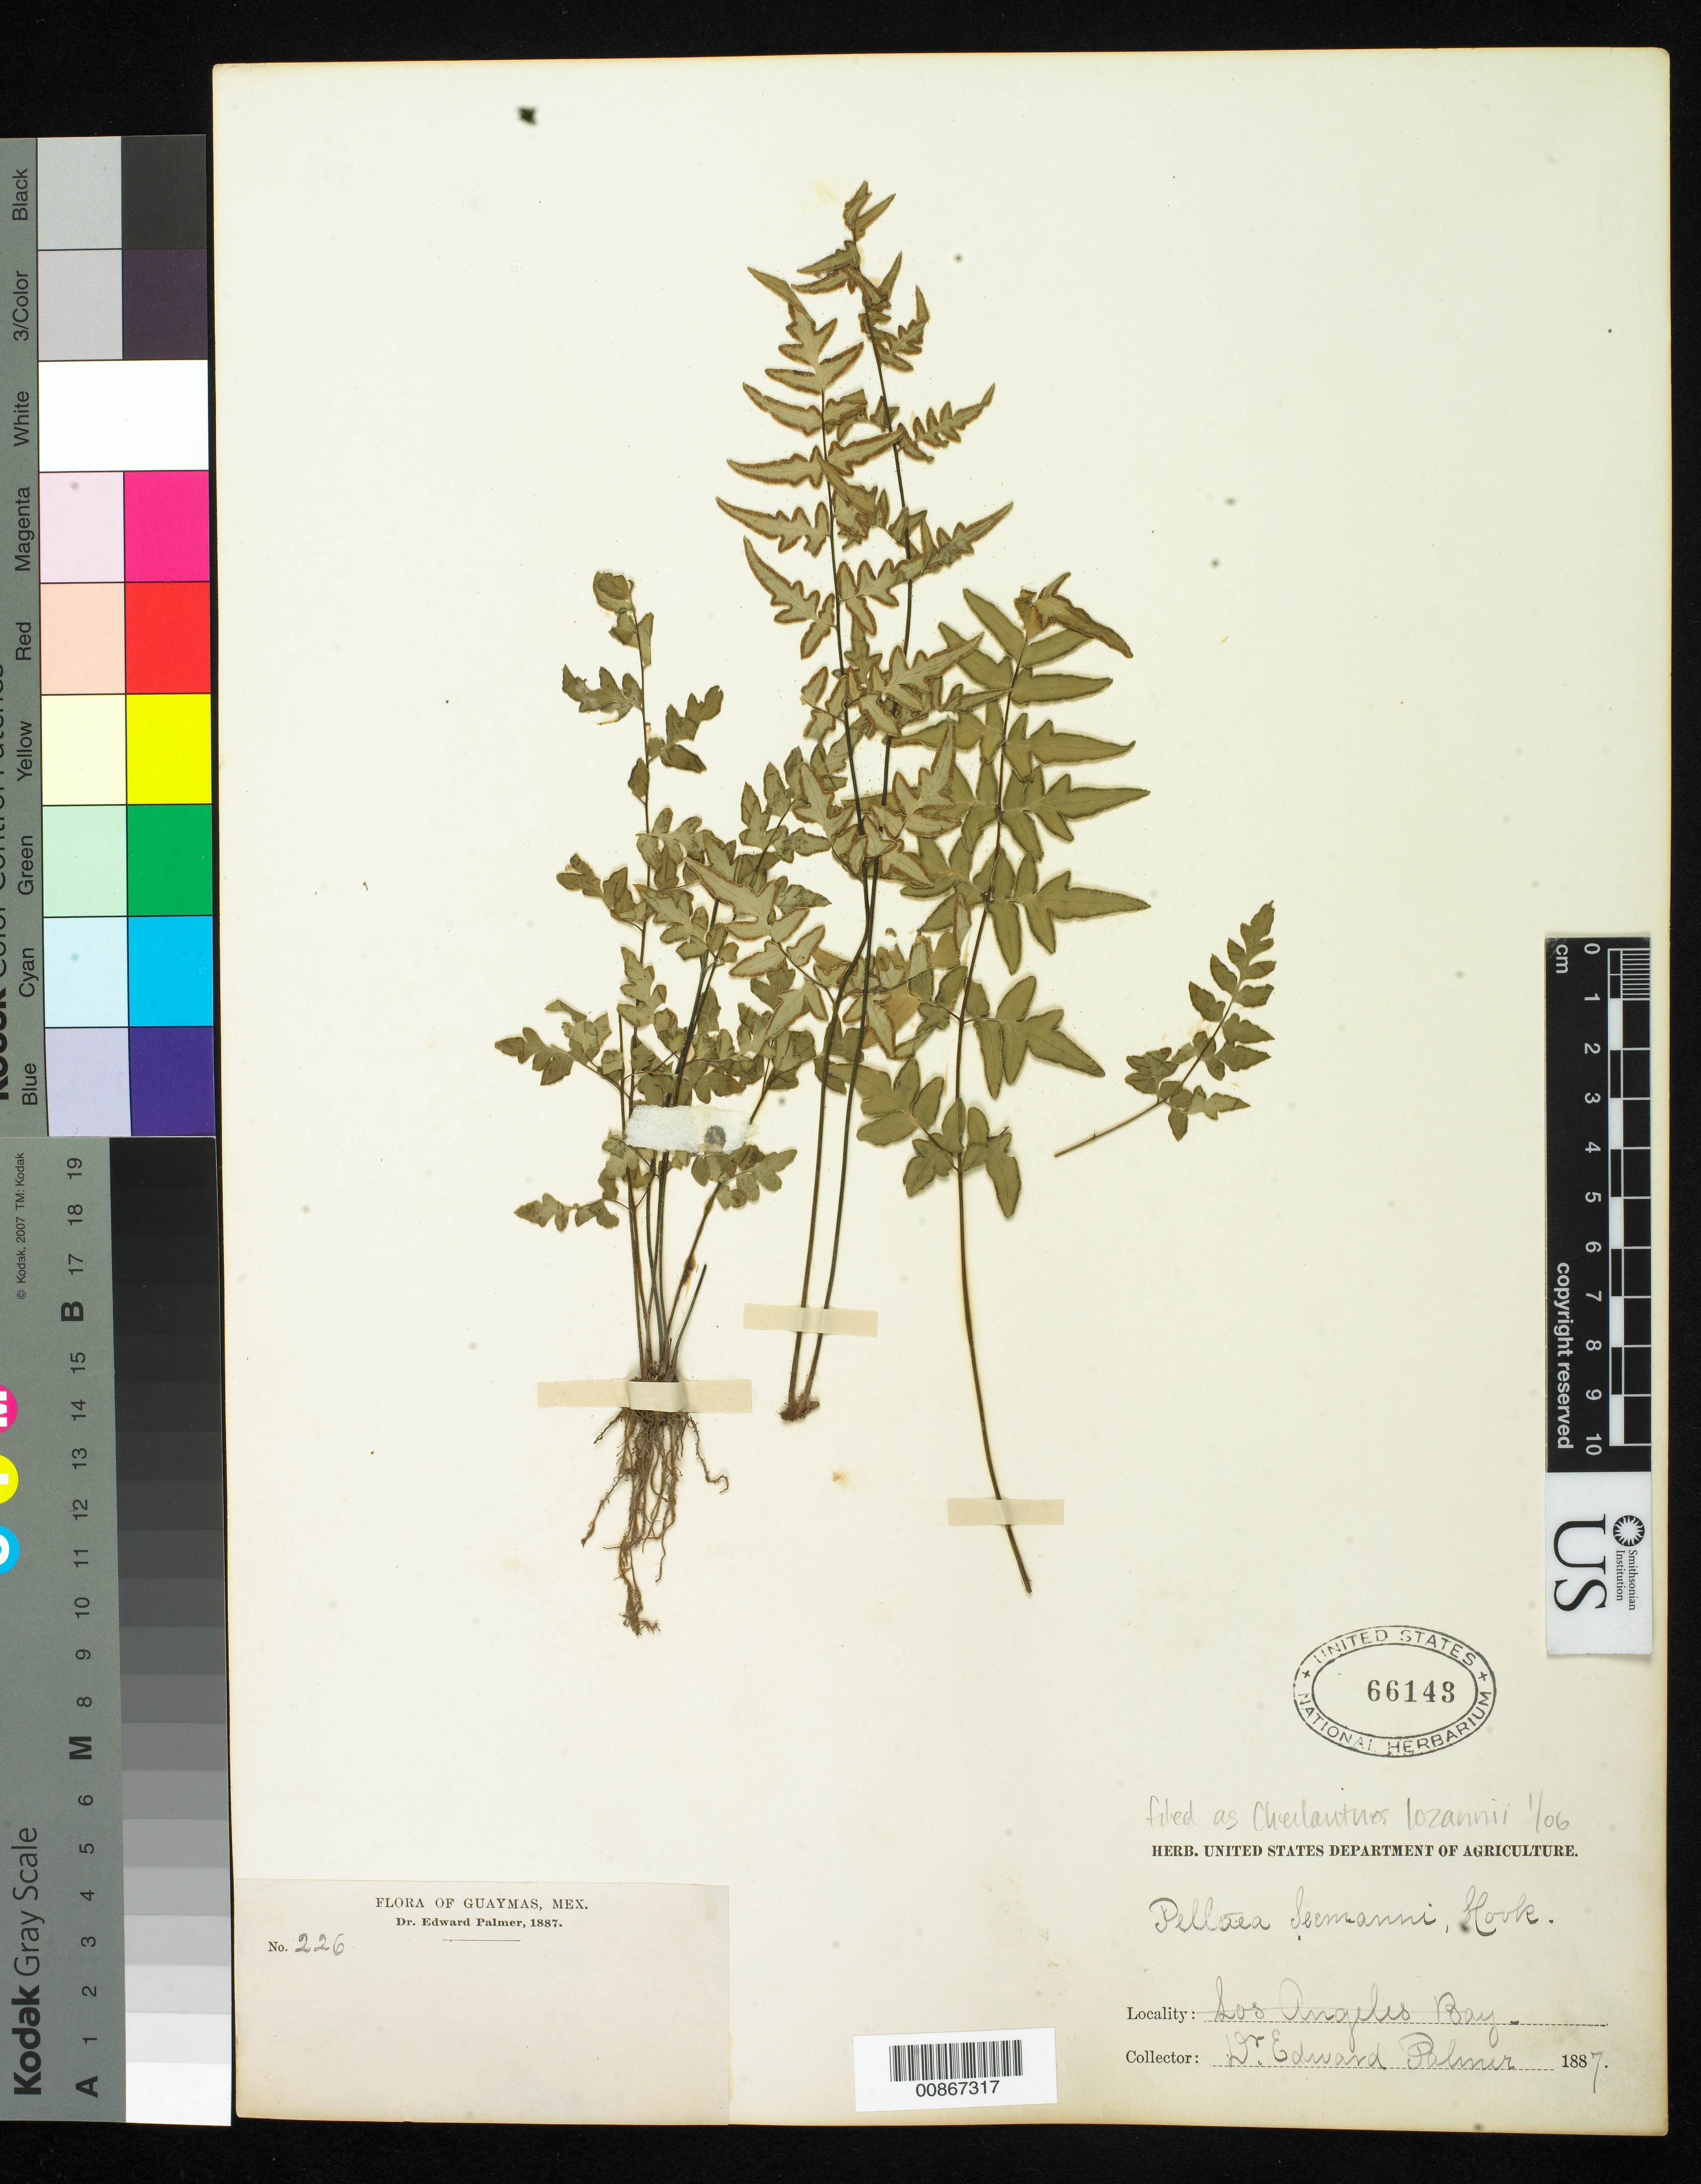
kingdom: Plantae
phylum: Tracheophyta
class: Polypodiopsida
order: Polypodiales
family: Pteridaceae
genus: Cheilanthes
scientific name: Cheilanthes lozanii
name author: (Maxon) R.M. Tryon & A.F. Tryon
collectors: E. Palmer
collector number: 226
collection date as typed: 1887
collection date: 1887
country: Mexico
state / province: Sonora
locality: Guaymas, Sonora.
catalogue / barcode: US 66143